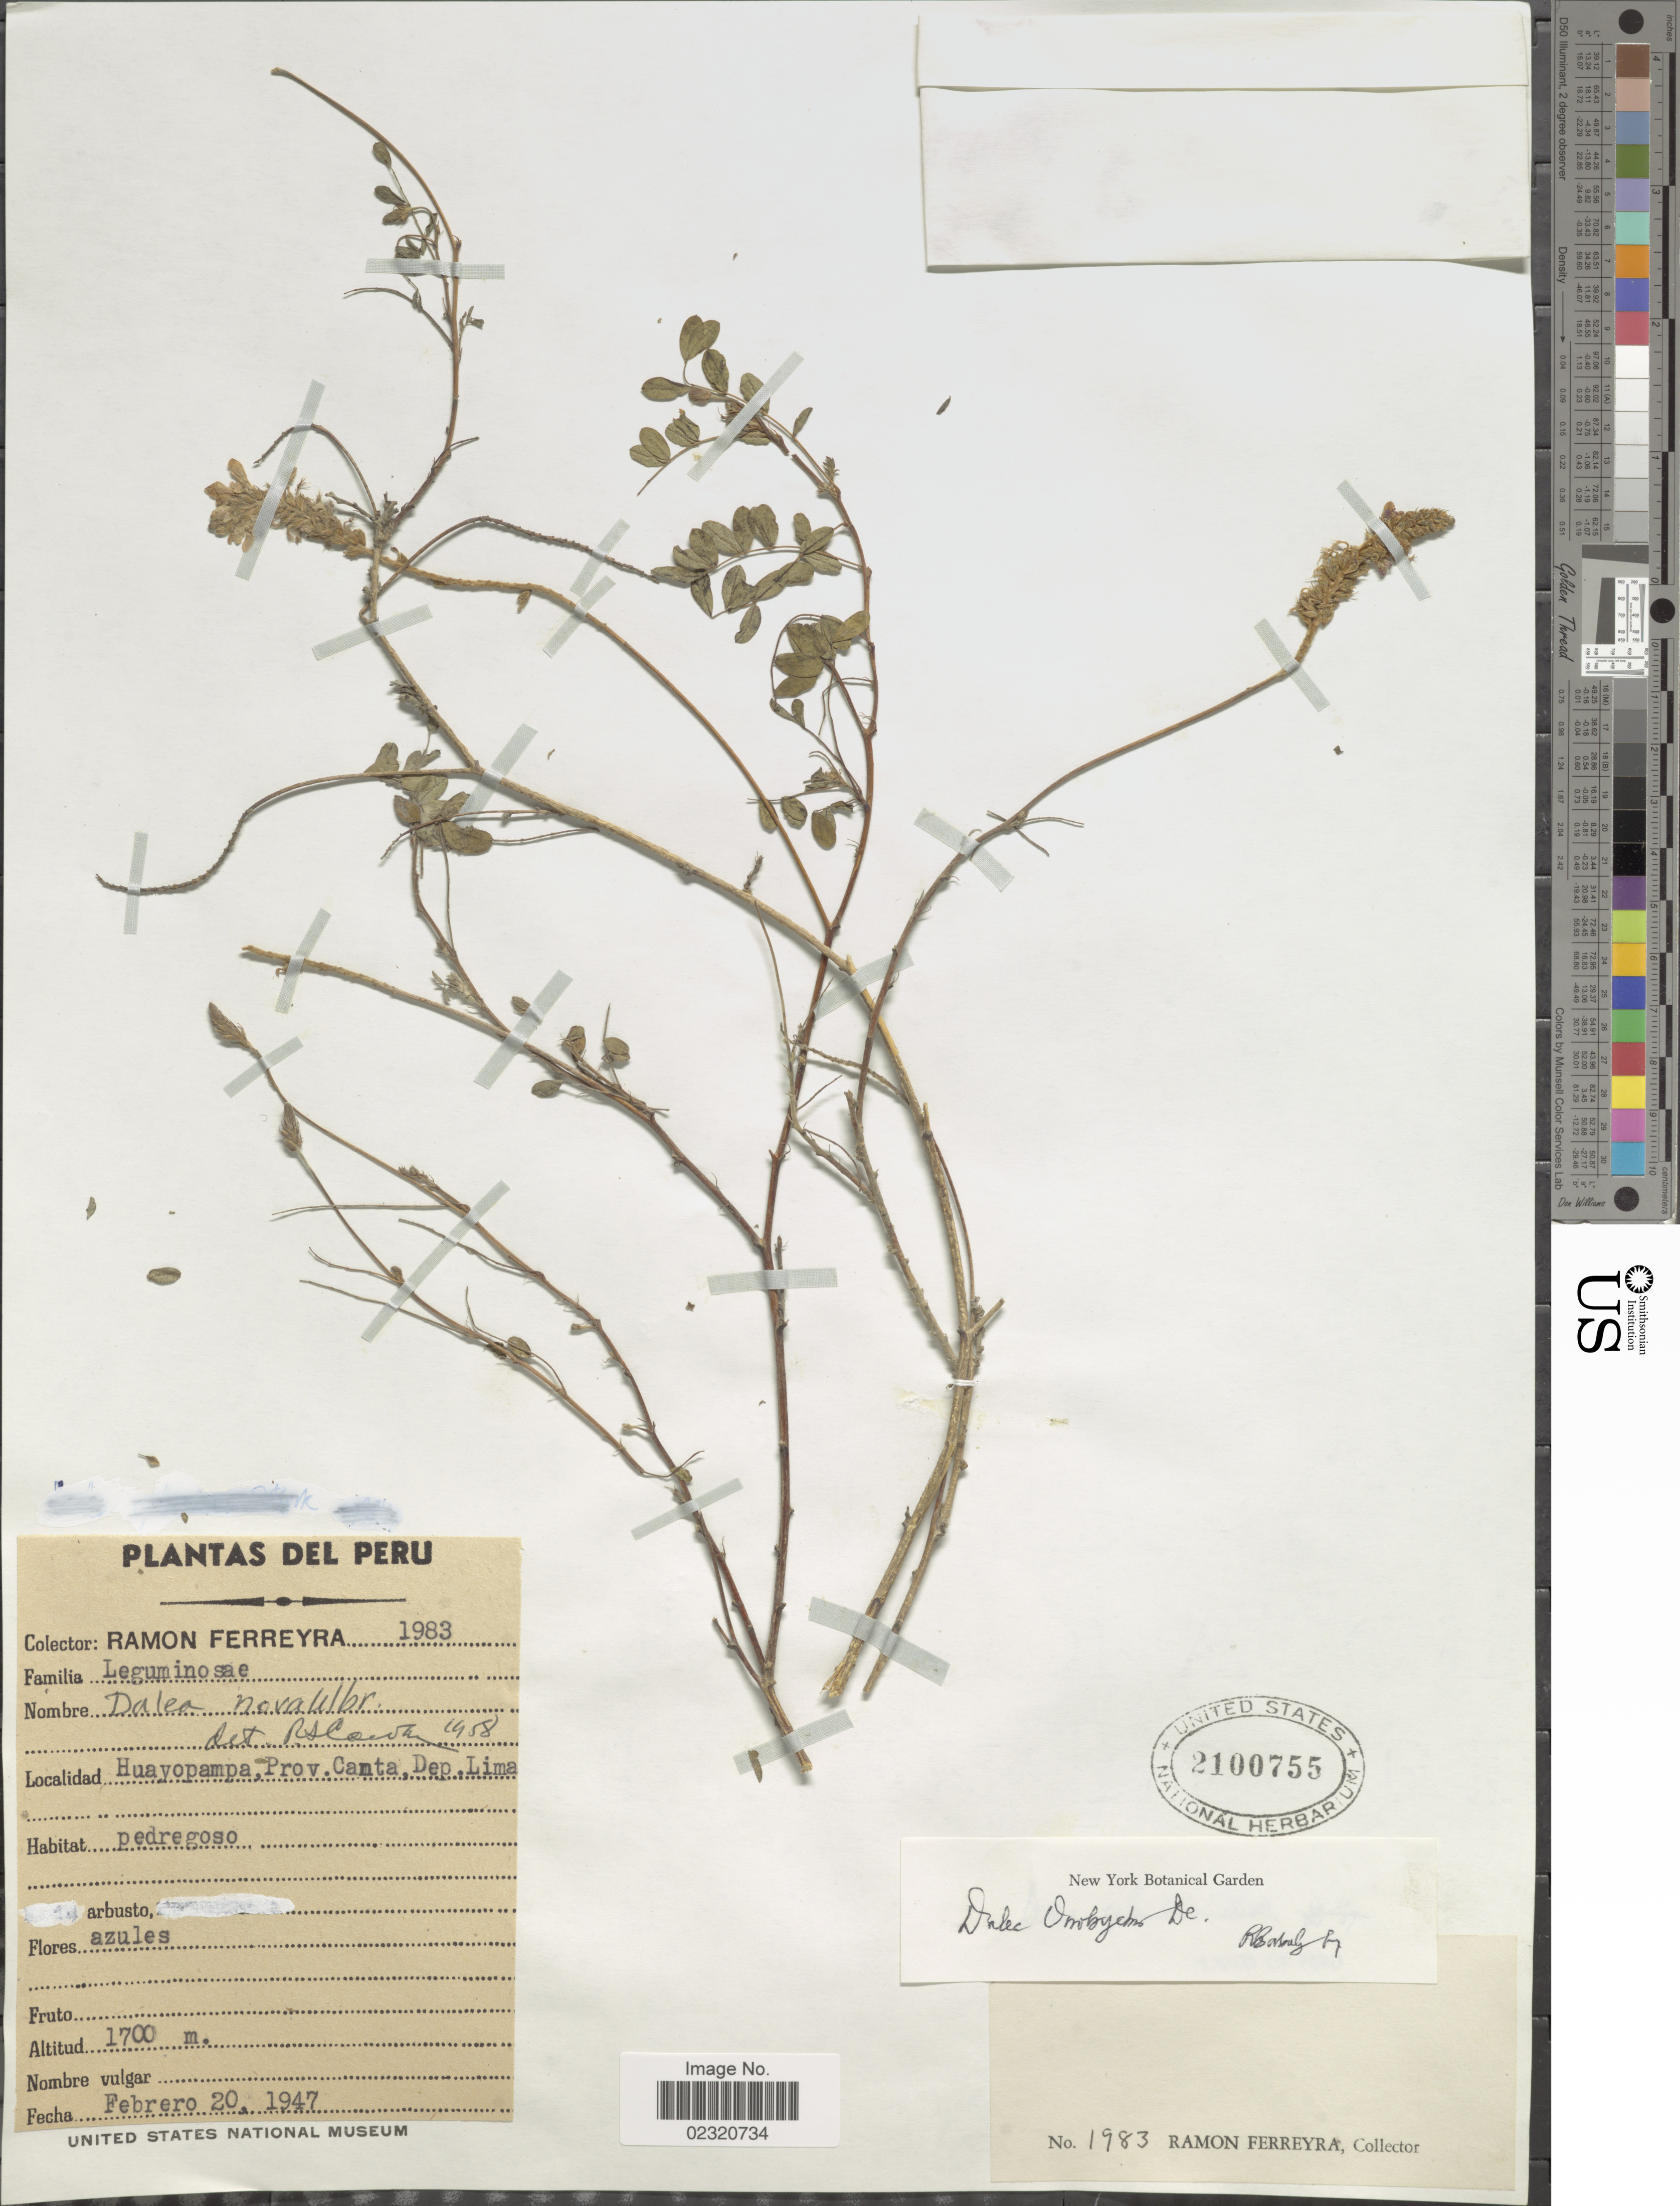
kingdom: Plantae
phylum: Tracheophyta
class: Magnoliopsida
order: Fabales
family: Fabaceae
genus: Dalea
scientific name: Dalea onobrychis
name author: DC.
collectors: R. A. Ferreyra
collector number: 1983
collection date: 1947-02-20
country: Peru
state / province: Lima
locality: Huayopampa, prov. Canta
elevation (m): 1700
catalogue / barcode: US 2100755